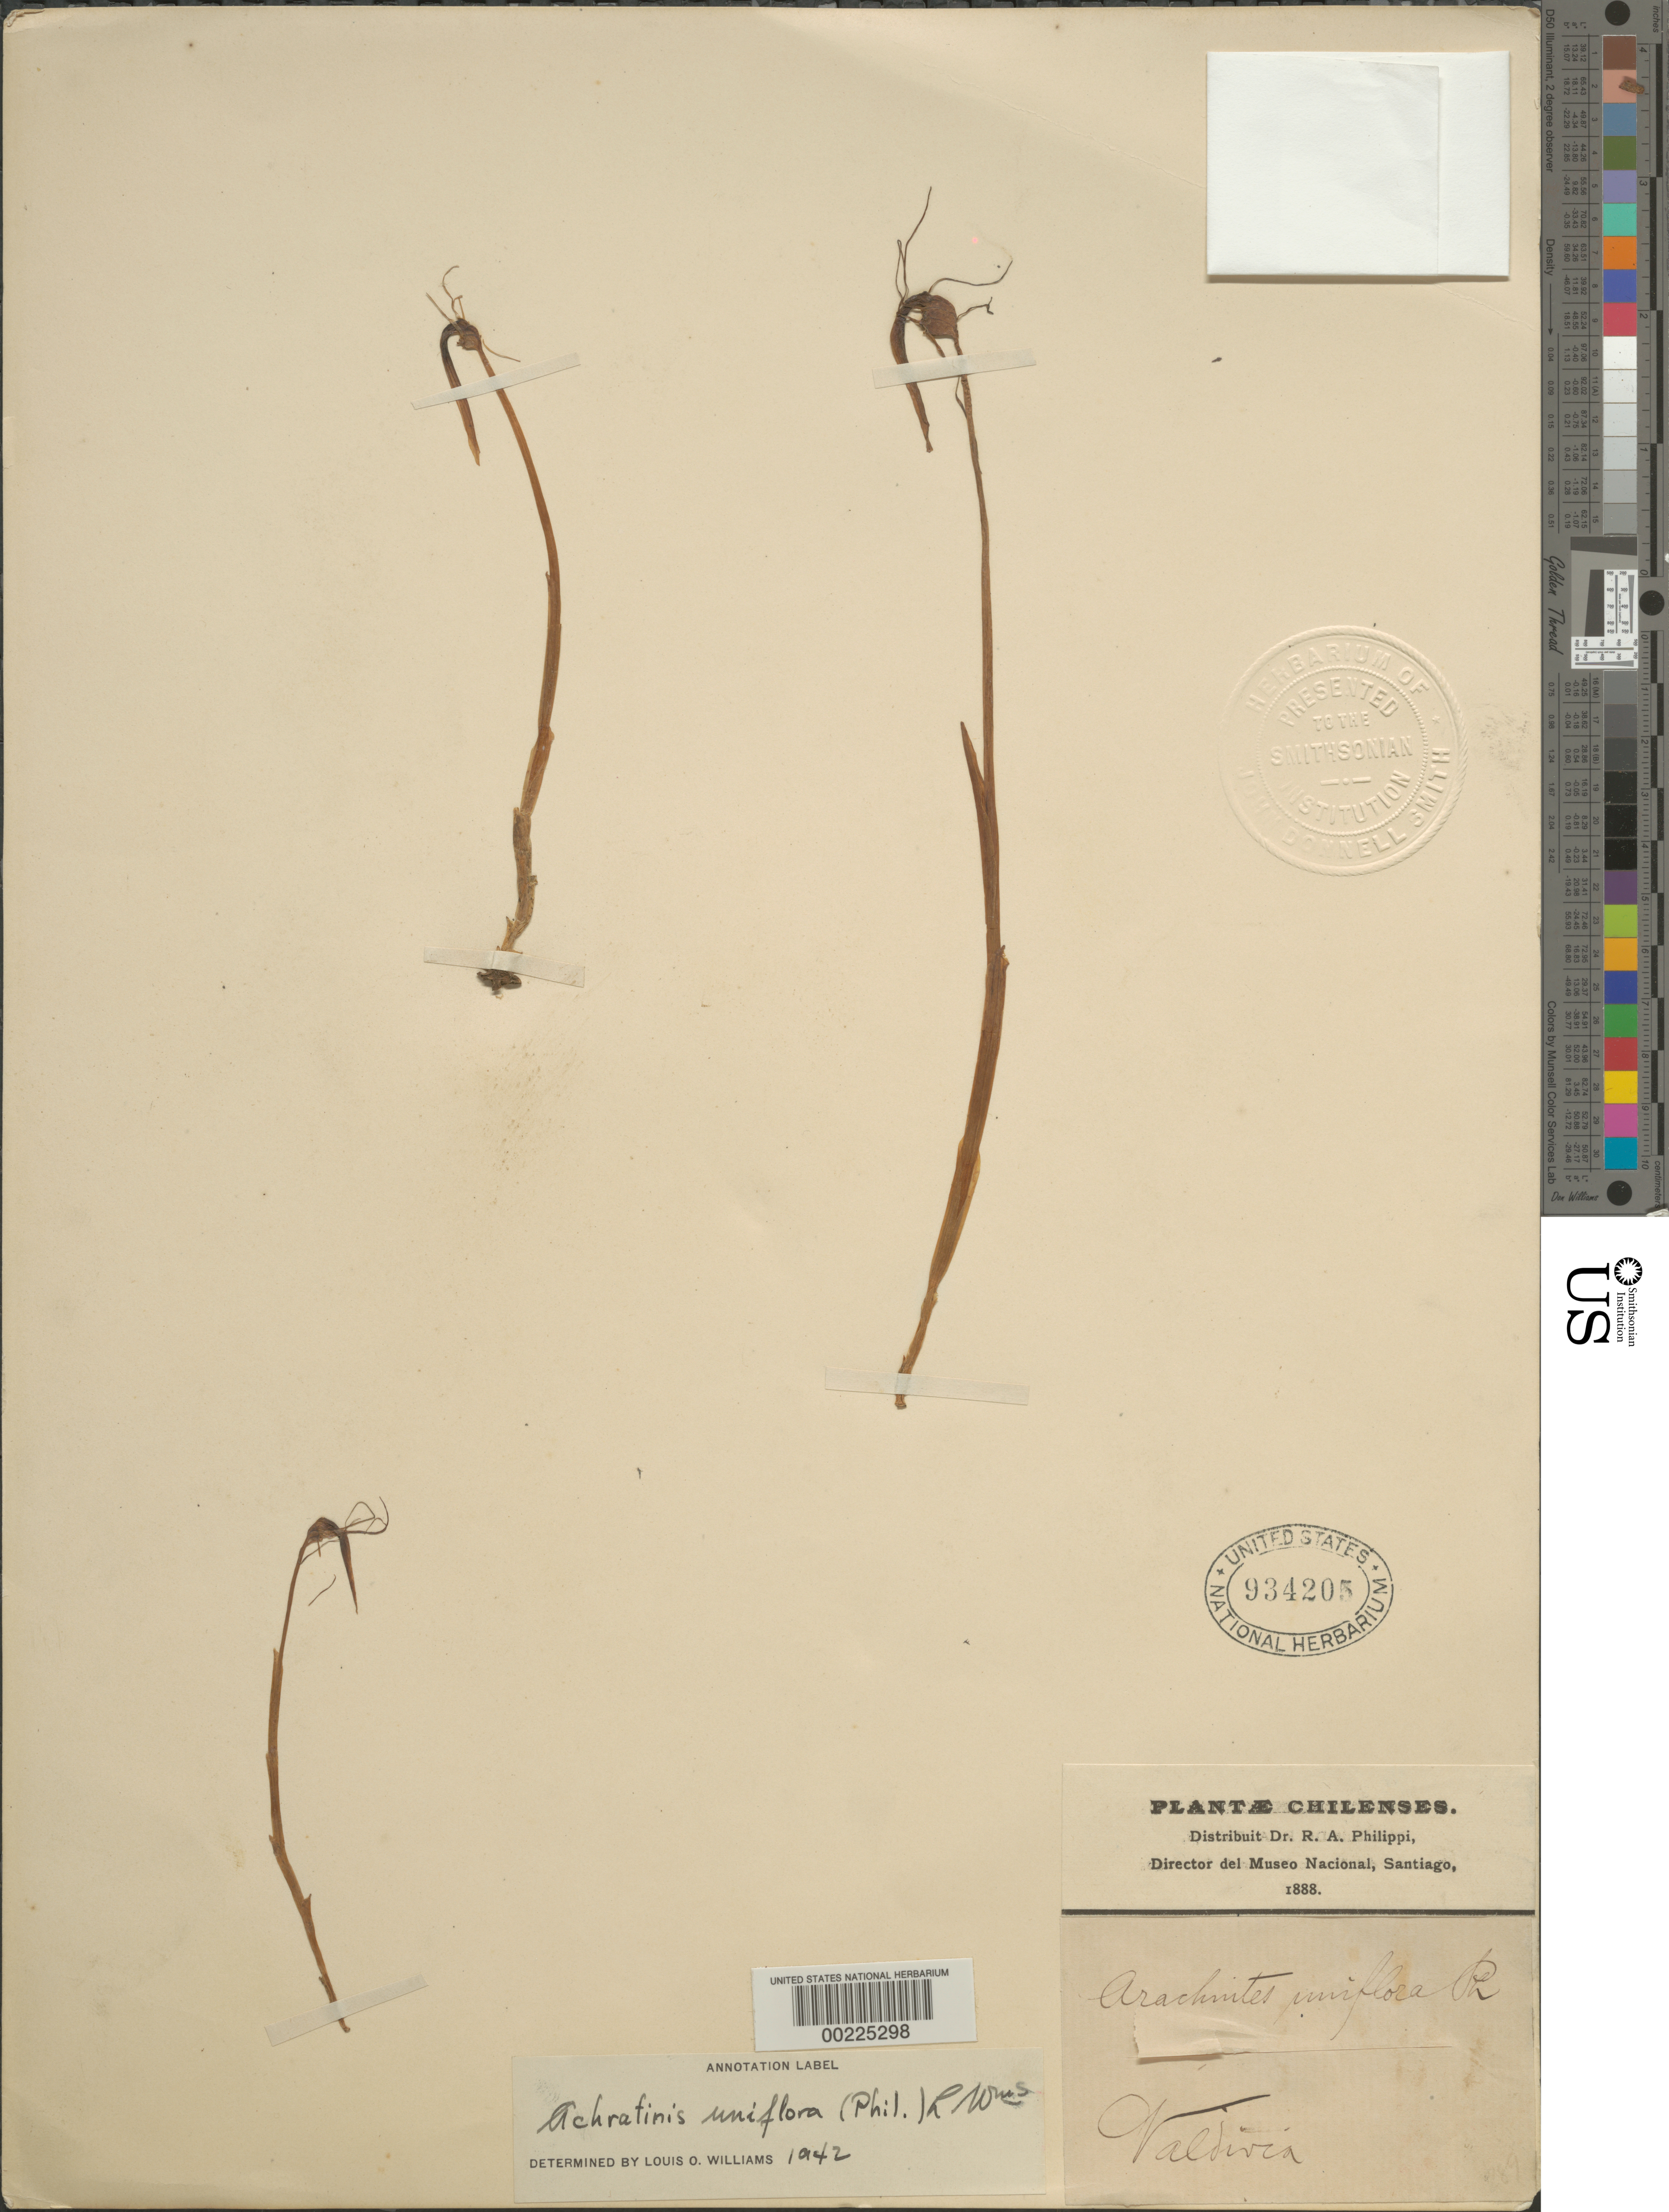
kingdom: Plantae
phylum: Tracheophyta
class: Liliopsida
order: Liliales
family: Corsiaceae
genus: Arachnitis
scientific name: Arachnitis uniflora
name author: Phil.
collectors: ex. herb. R.A. Philippi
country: Chile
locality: Valdivia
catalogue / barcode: US 934205